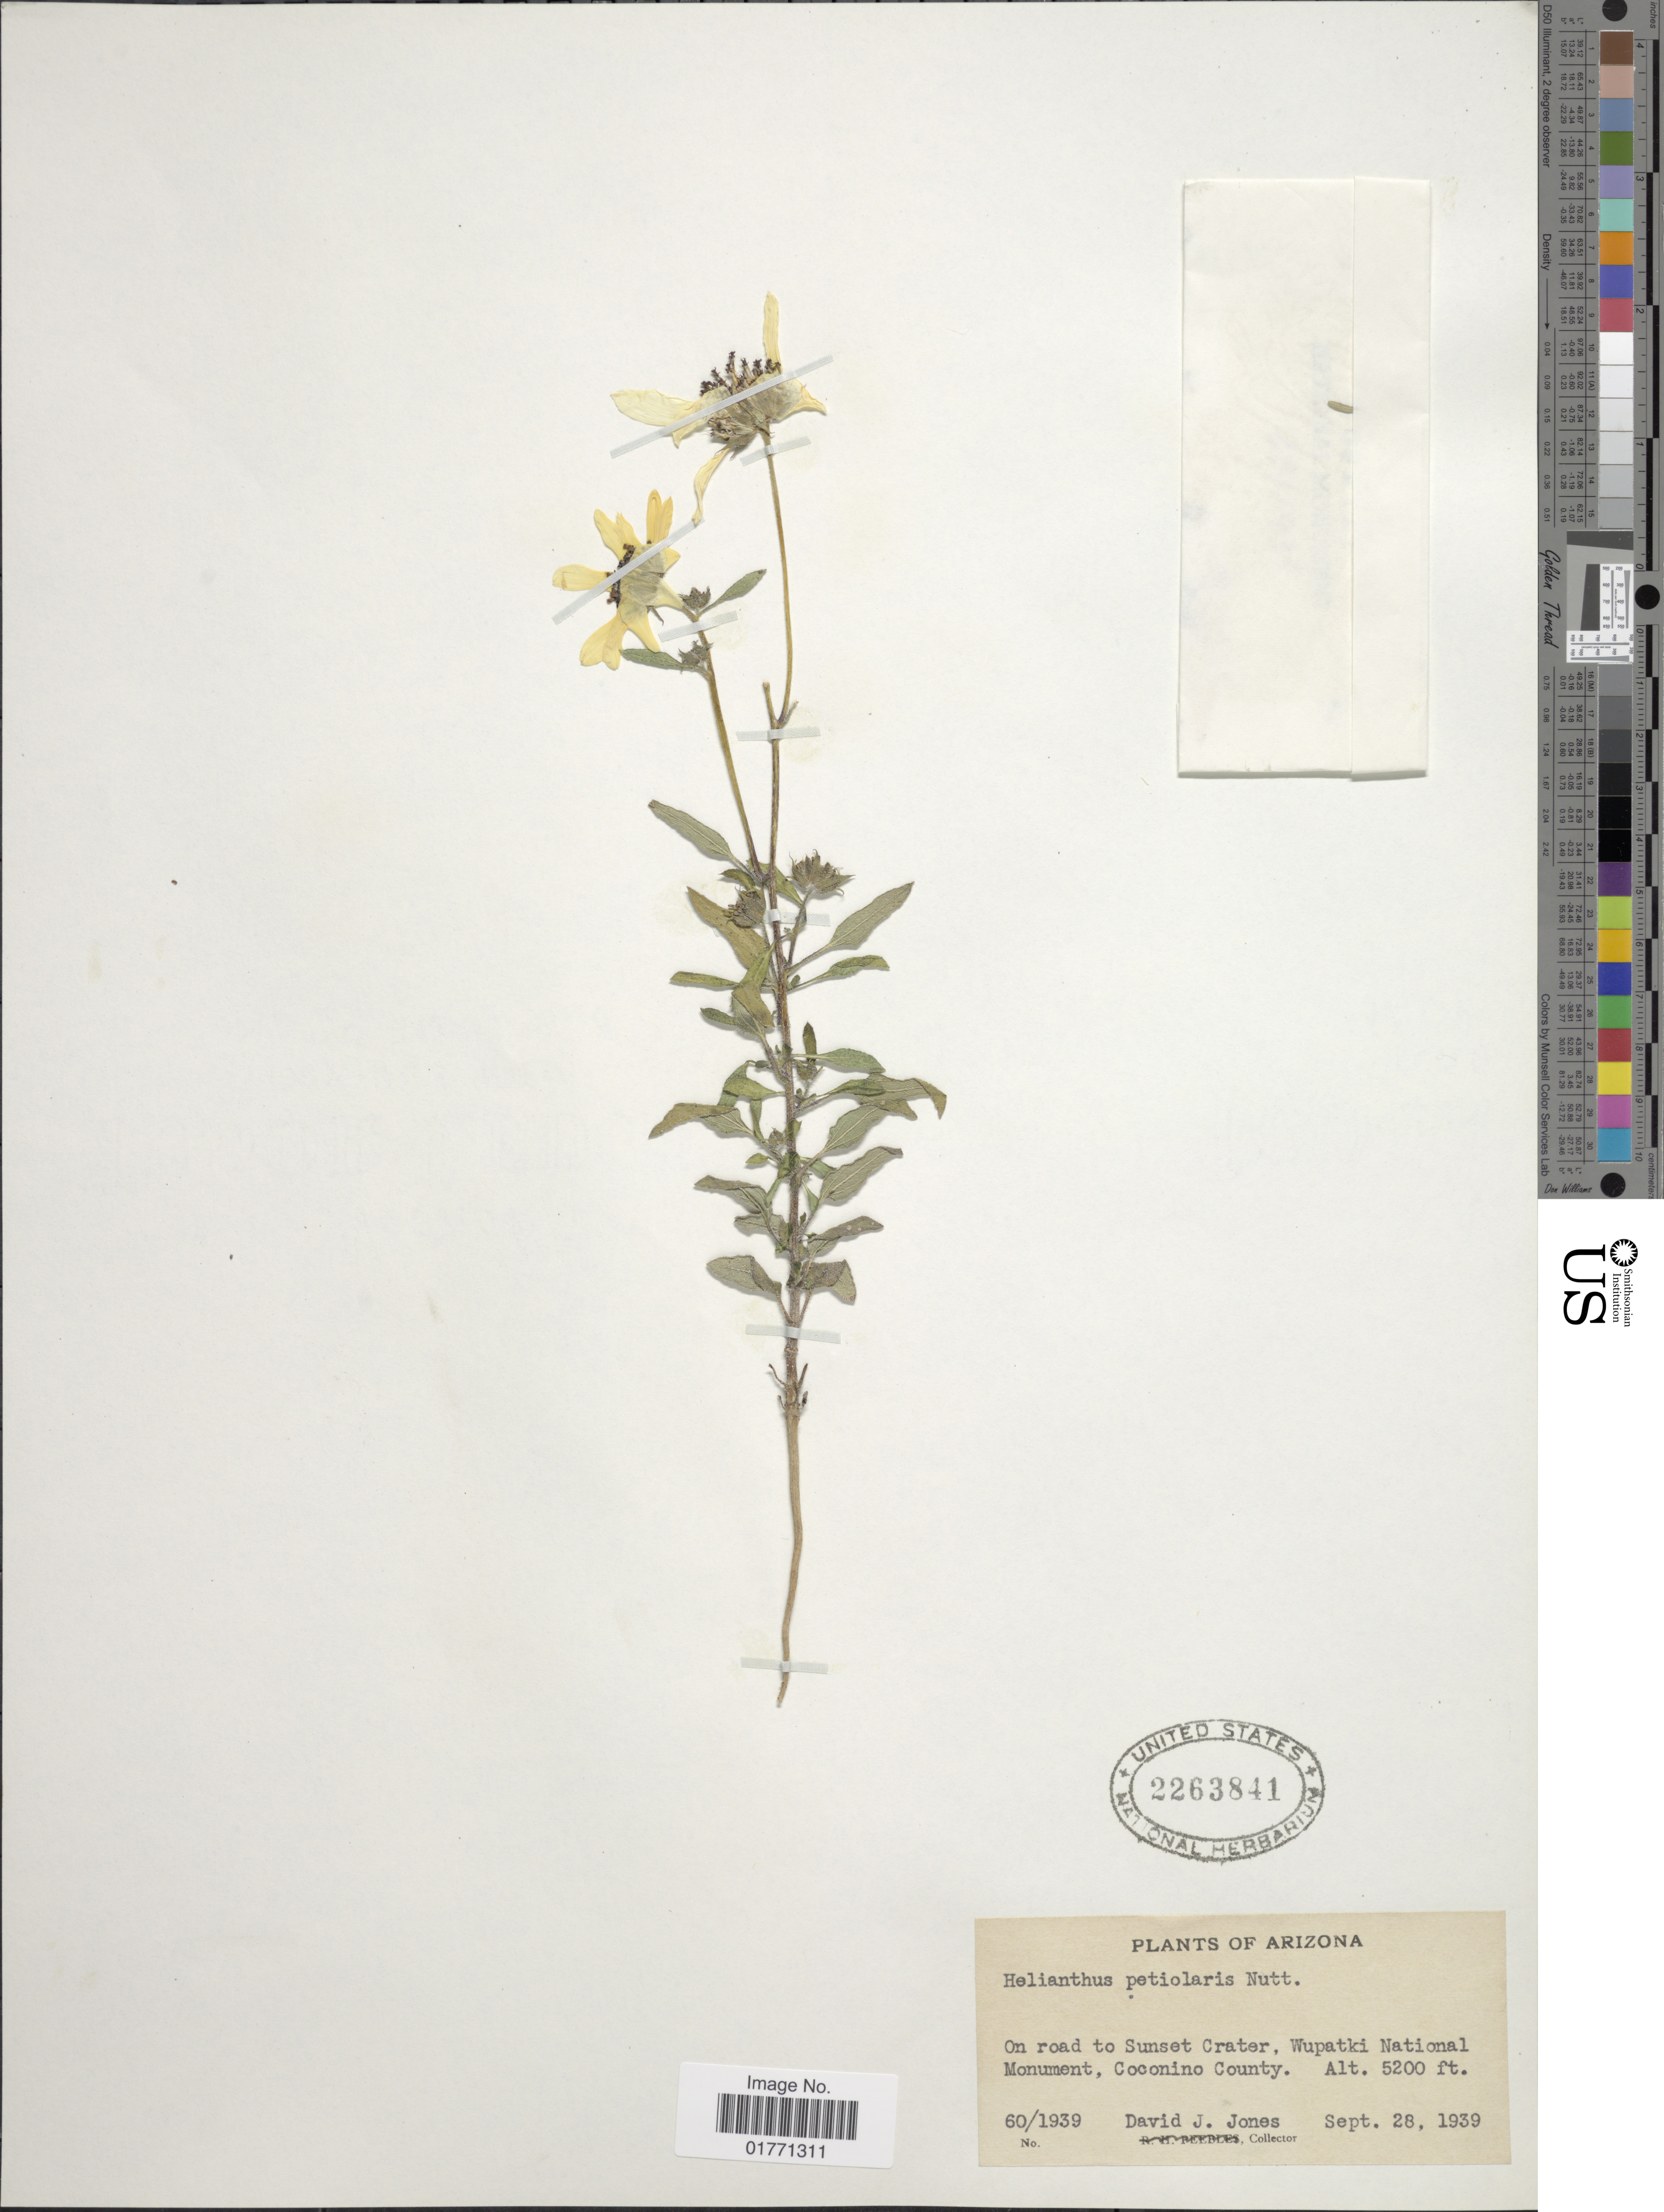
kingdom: Plantae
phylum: Tracheophyta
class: Magnoliopsida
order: Asterales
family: Asteraceae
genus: Helianthus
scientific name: Helianthus petiolaris var. canescens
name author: Nutt.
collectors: D. Jones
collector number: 60/1939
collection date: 1939-09-28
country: United States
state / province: Arizona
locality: On road to Sunset Crater, Wupatki National Monument, Coconino County.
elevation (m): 1585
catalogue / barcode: US 2263841